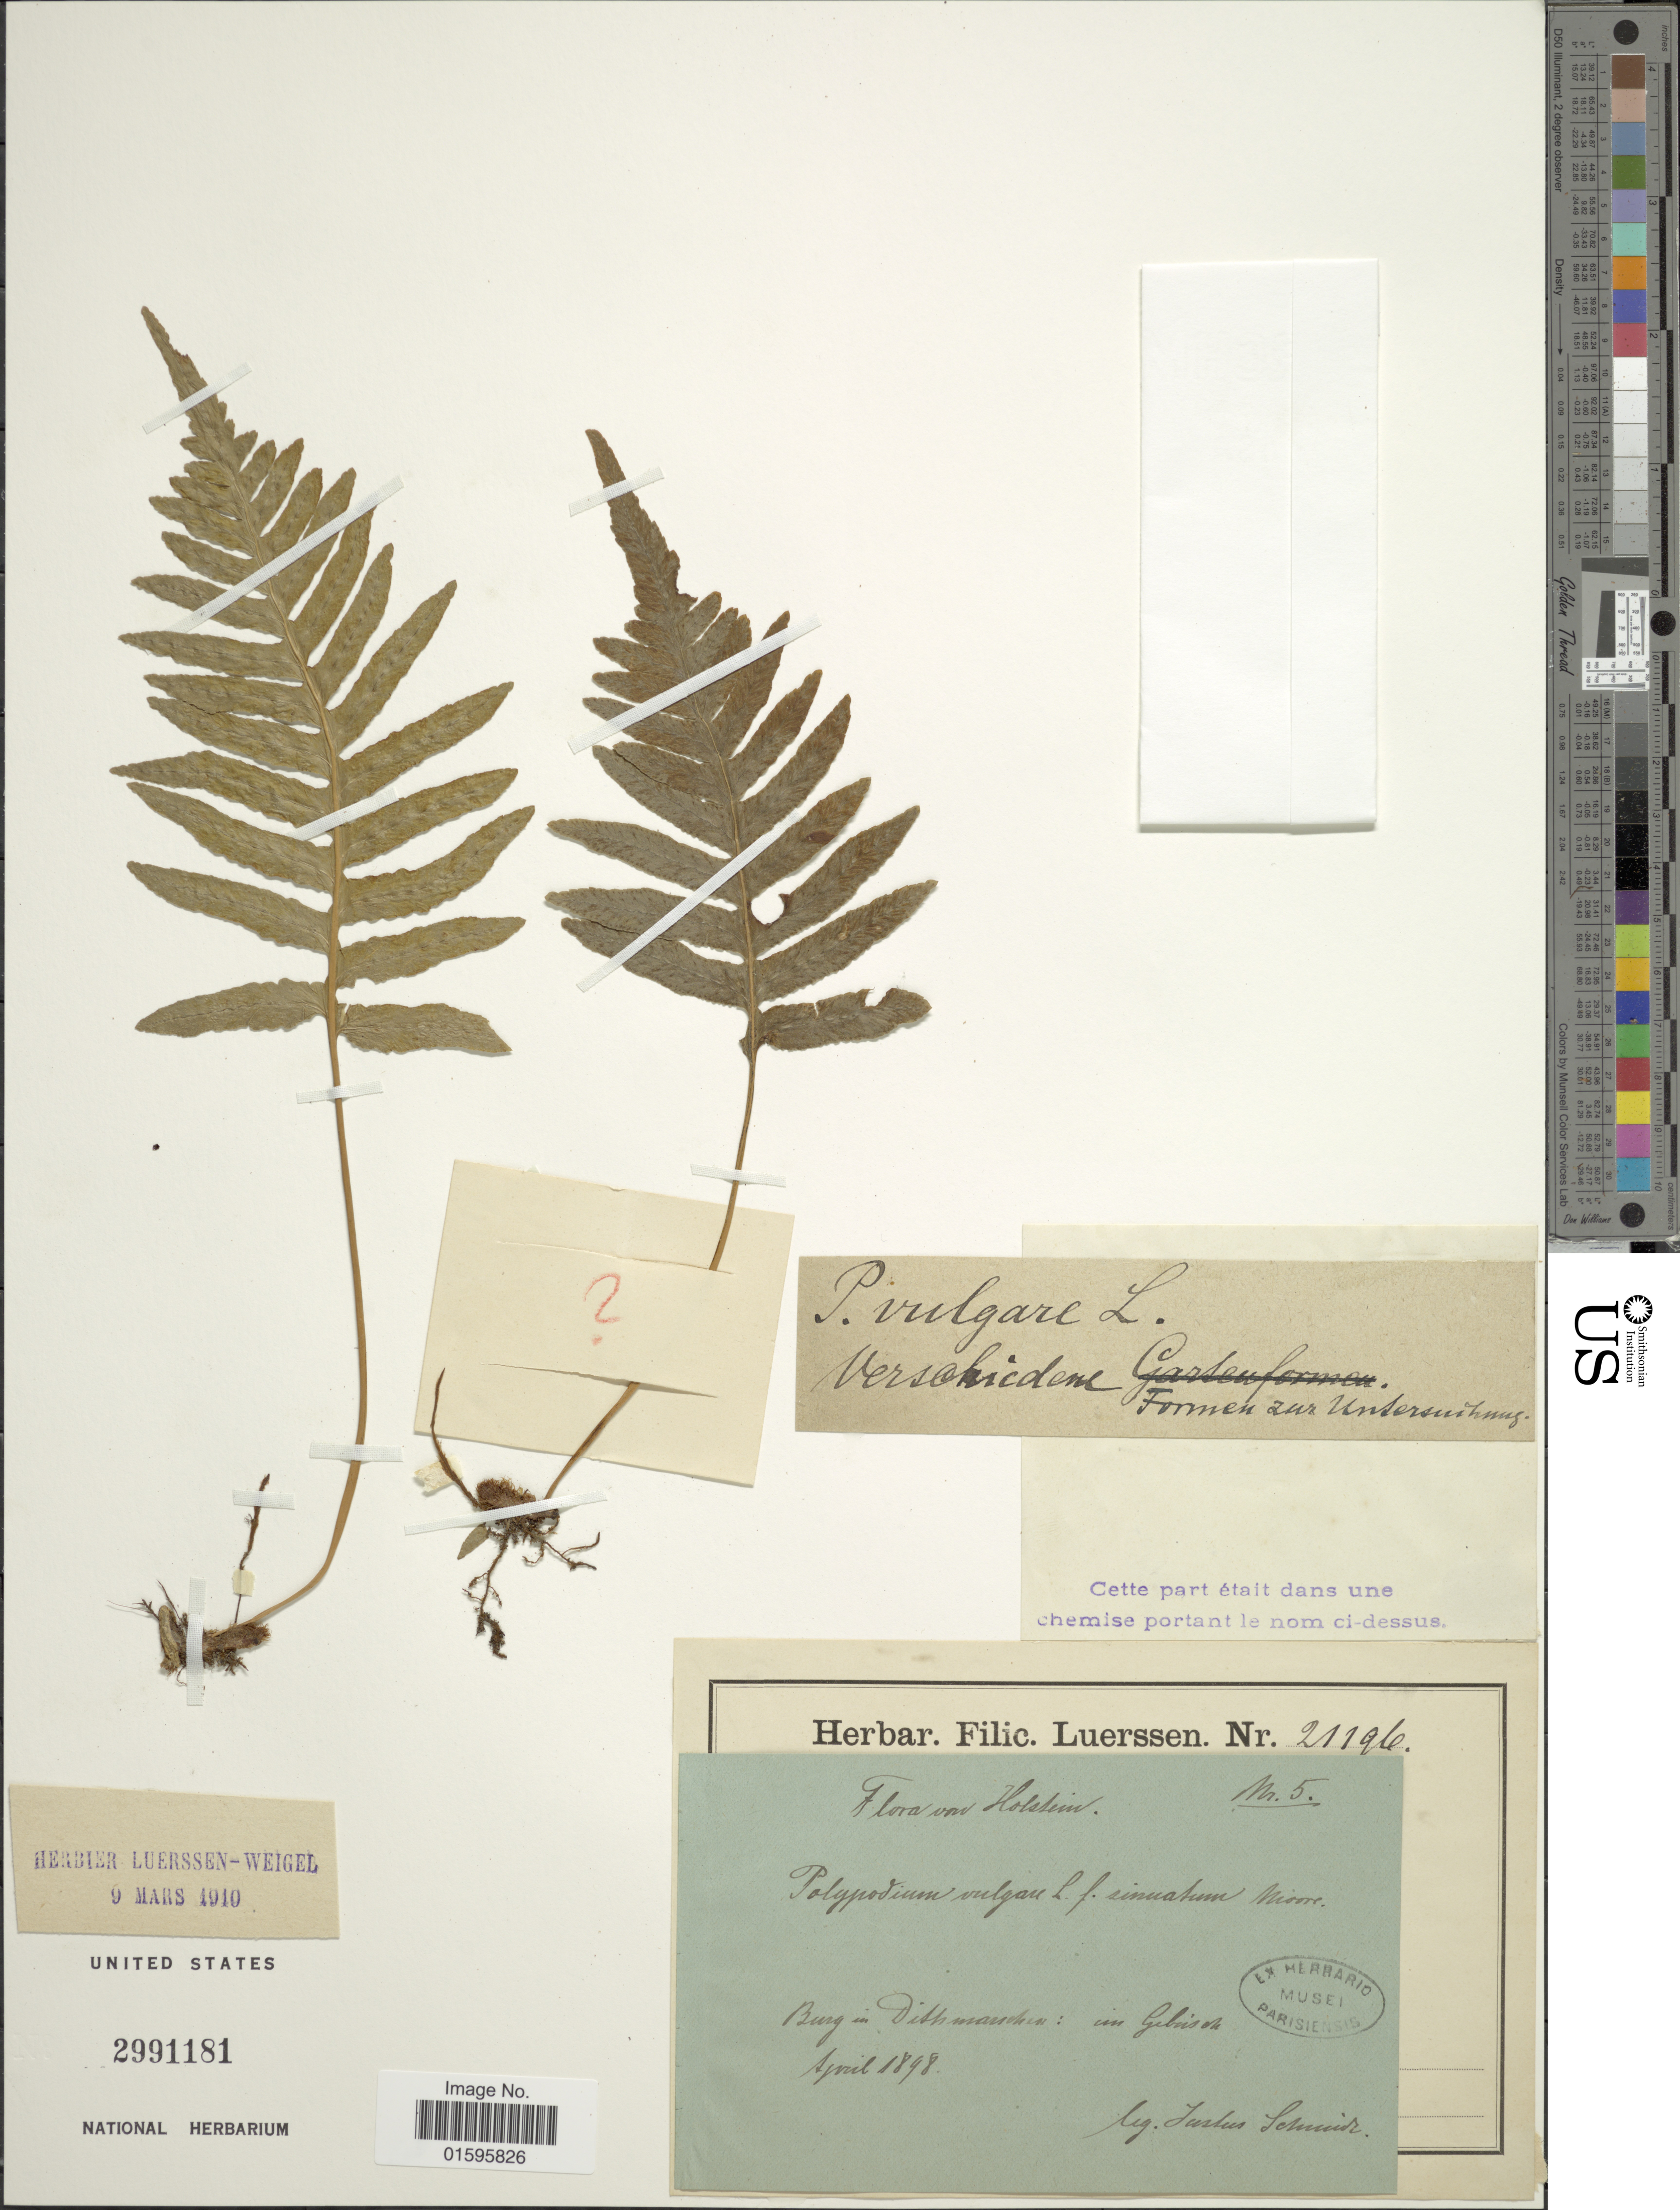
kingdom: Plantae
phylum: Tracheophyta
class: Polypodiopsida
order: Polypodiales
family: Polypodiaceae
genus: Polypodium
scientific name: Polypodium vulgare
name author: L.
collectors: J. Schmidt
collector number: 5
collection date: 1898-04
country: Germany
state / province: Schleswig-Holstein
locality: Holstein, Burg in Dilhman [illegible text]: un Gebusok [interpreted]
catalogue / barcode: US 2991181